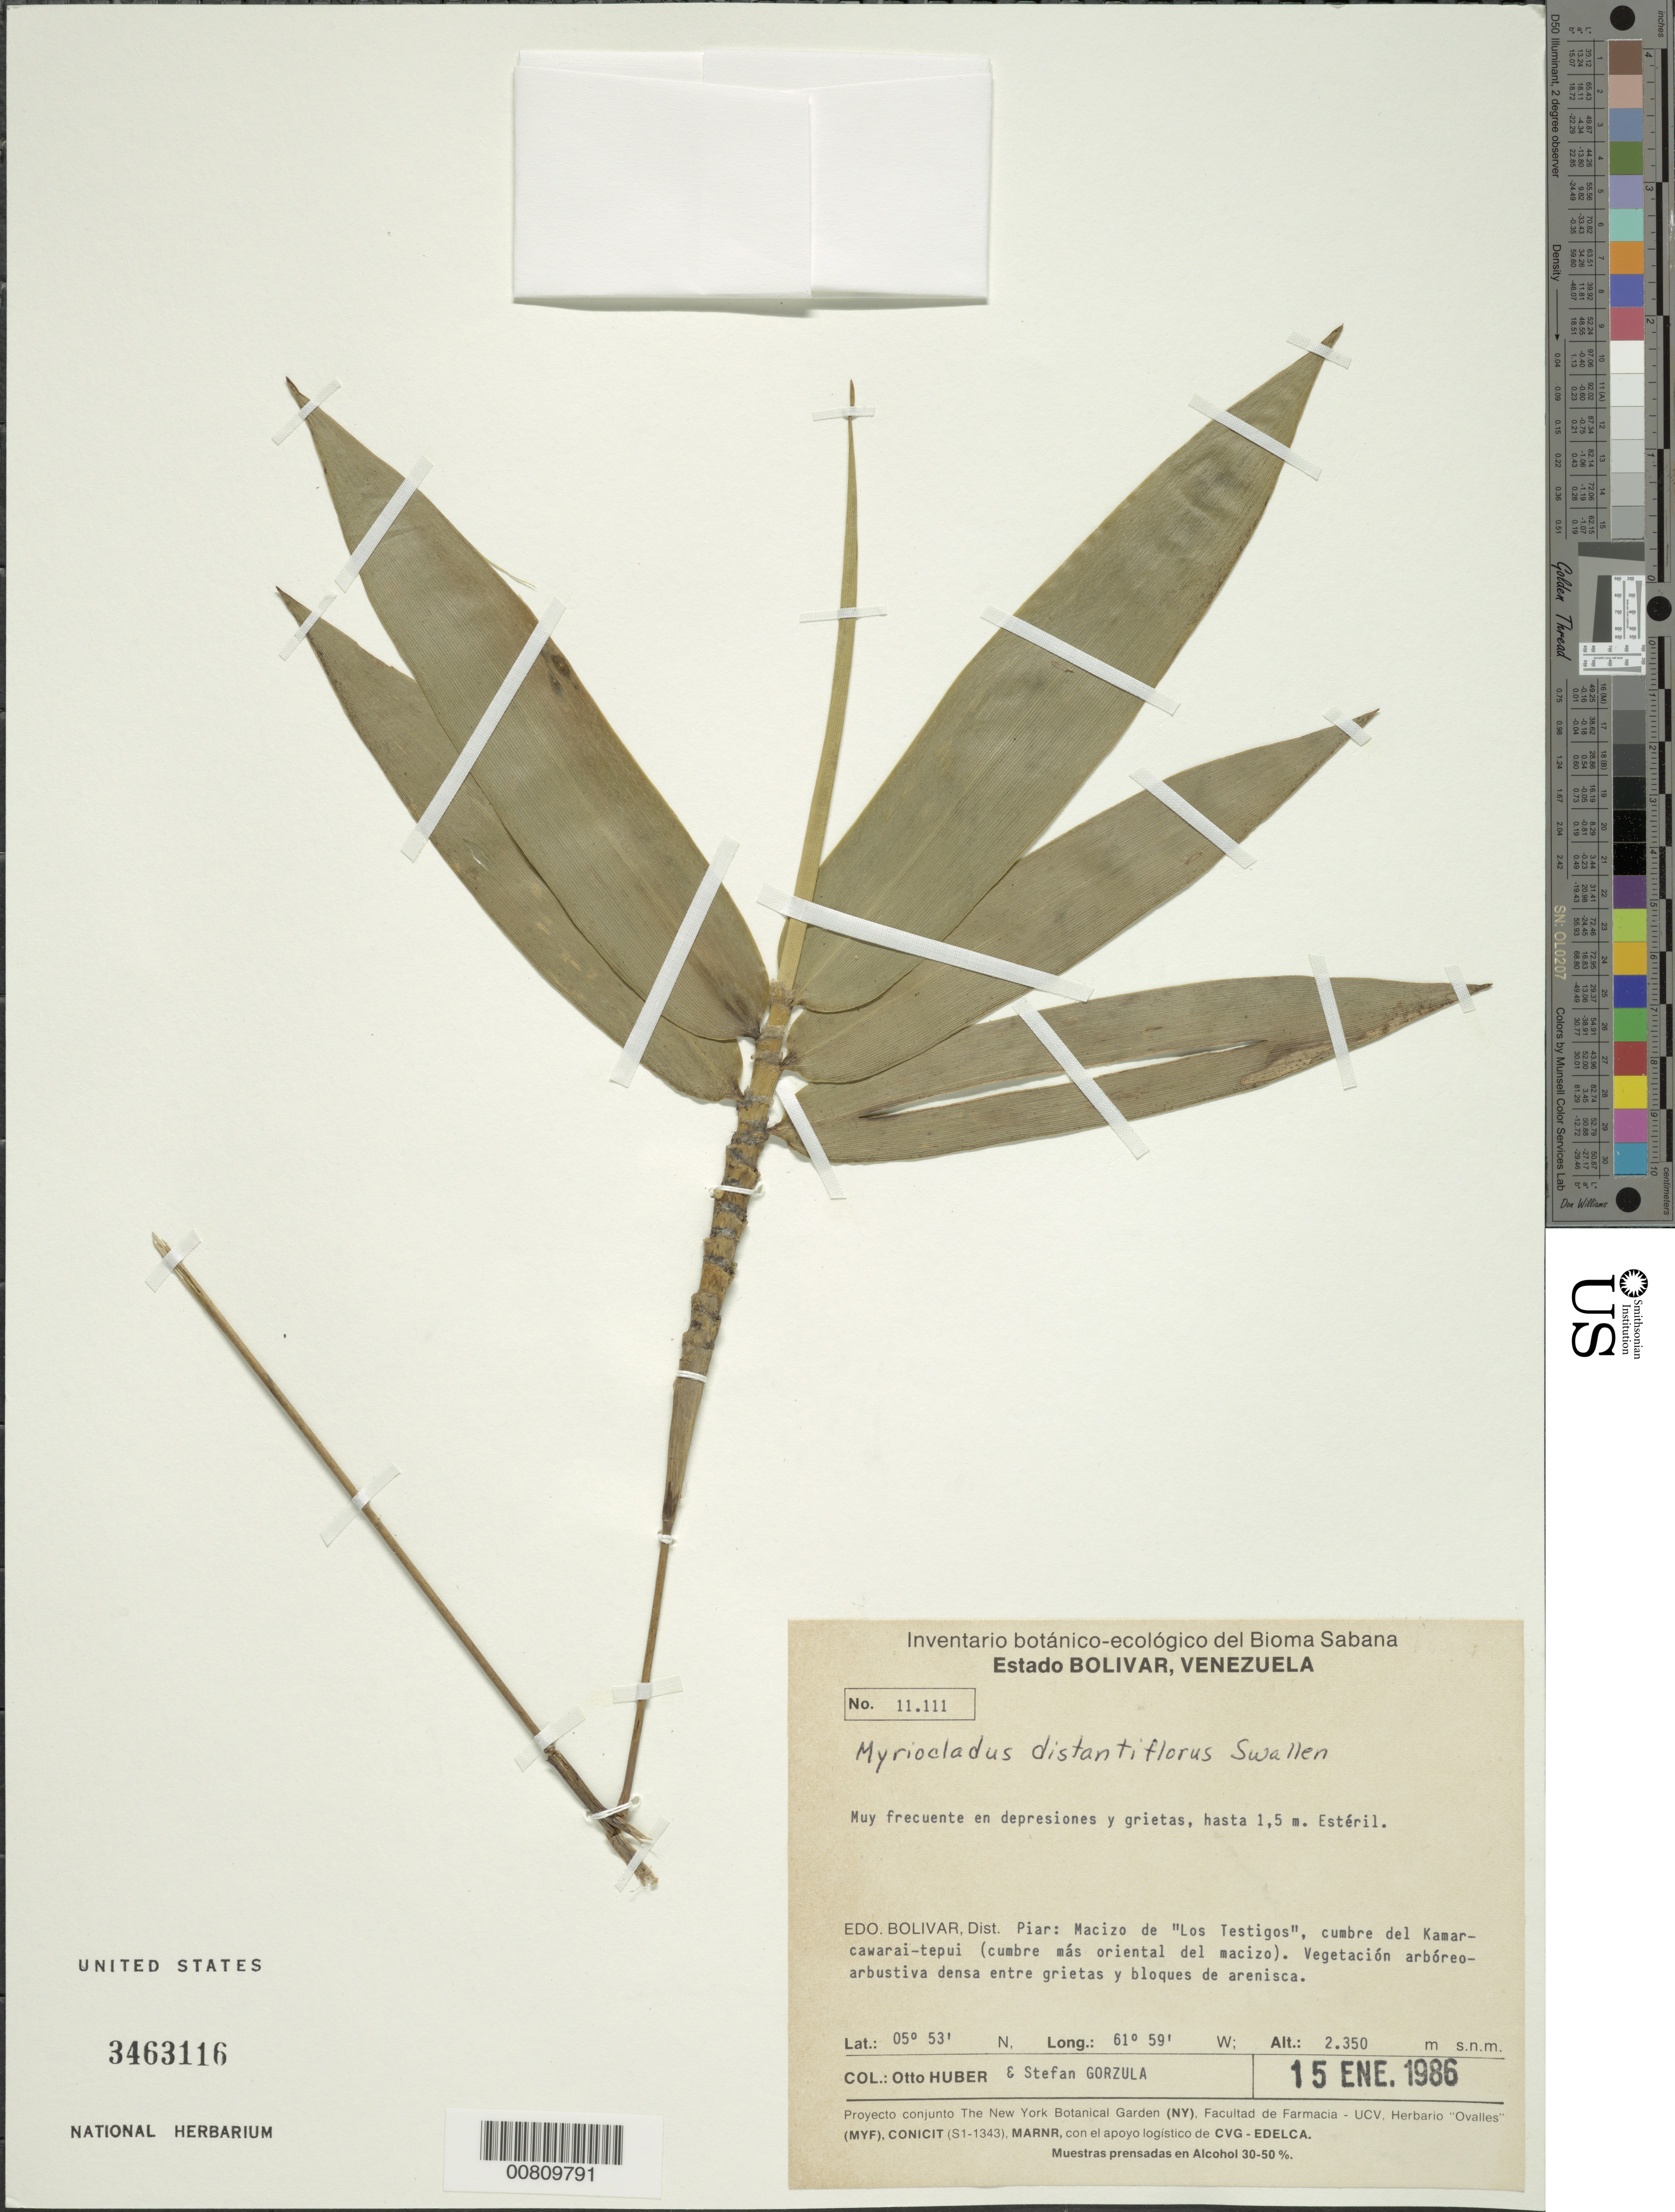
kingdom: Plantae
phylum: Tracheophyta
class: Liliopsida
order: Poales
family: Poaceae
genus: Myriocladus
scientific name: Myriocladus distantiflorus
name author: Swallen in Maguire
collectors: O. Huber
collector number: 11111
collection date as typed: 15 Jan 1986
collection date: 1986-01-15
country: Venezuela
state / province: Bolivar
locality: Piar, Macizo de Los Testigos.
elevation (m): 2350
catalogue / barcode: US 3463116